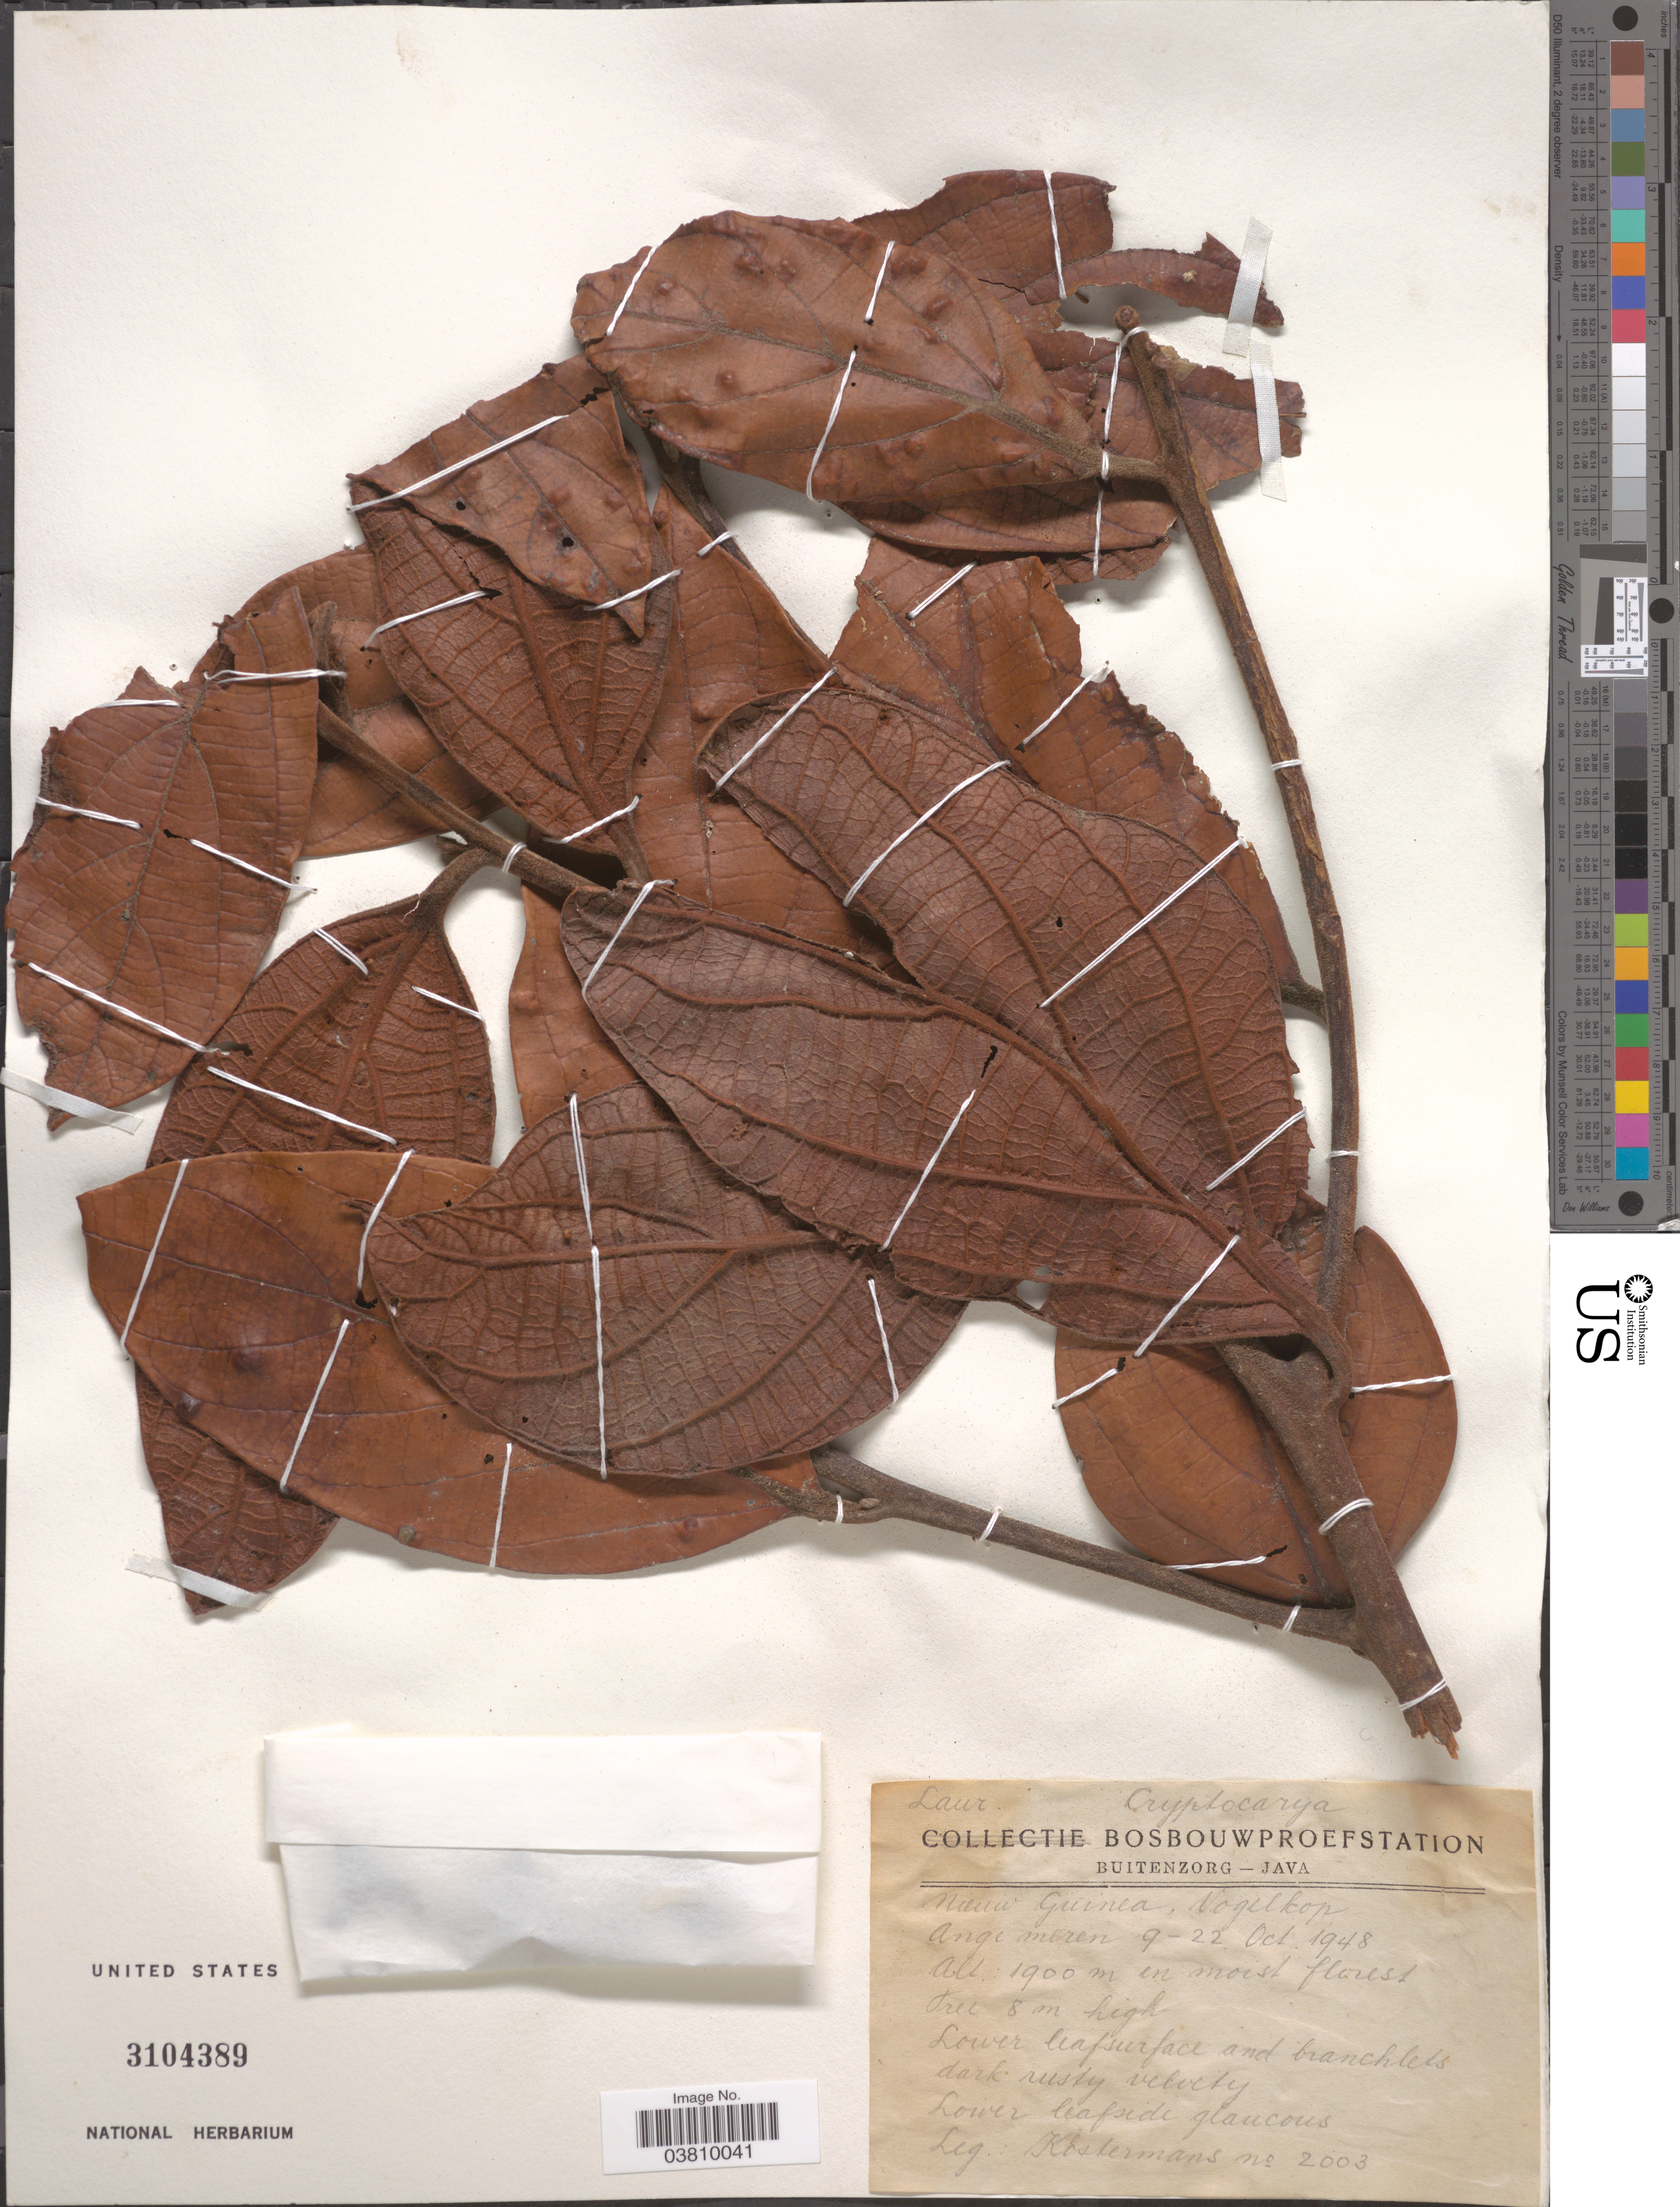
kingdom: Plantae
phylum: Tracheophyta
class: Magnoliopsida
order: Laurales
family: Lauraceae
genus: Cryptocarya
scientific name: Cryptocarya sp.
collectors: Kostermans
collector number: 2003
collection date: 1948-10-09/1948-10-22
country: Indonesia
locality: Nieuw Guinea, Vogelkop.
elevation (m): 1900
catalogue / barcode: US 3104389